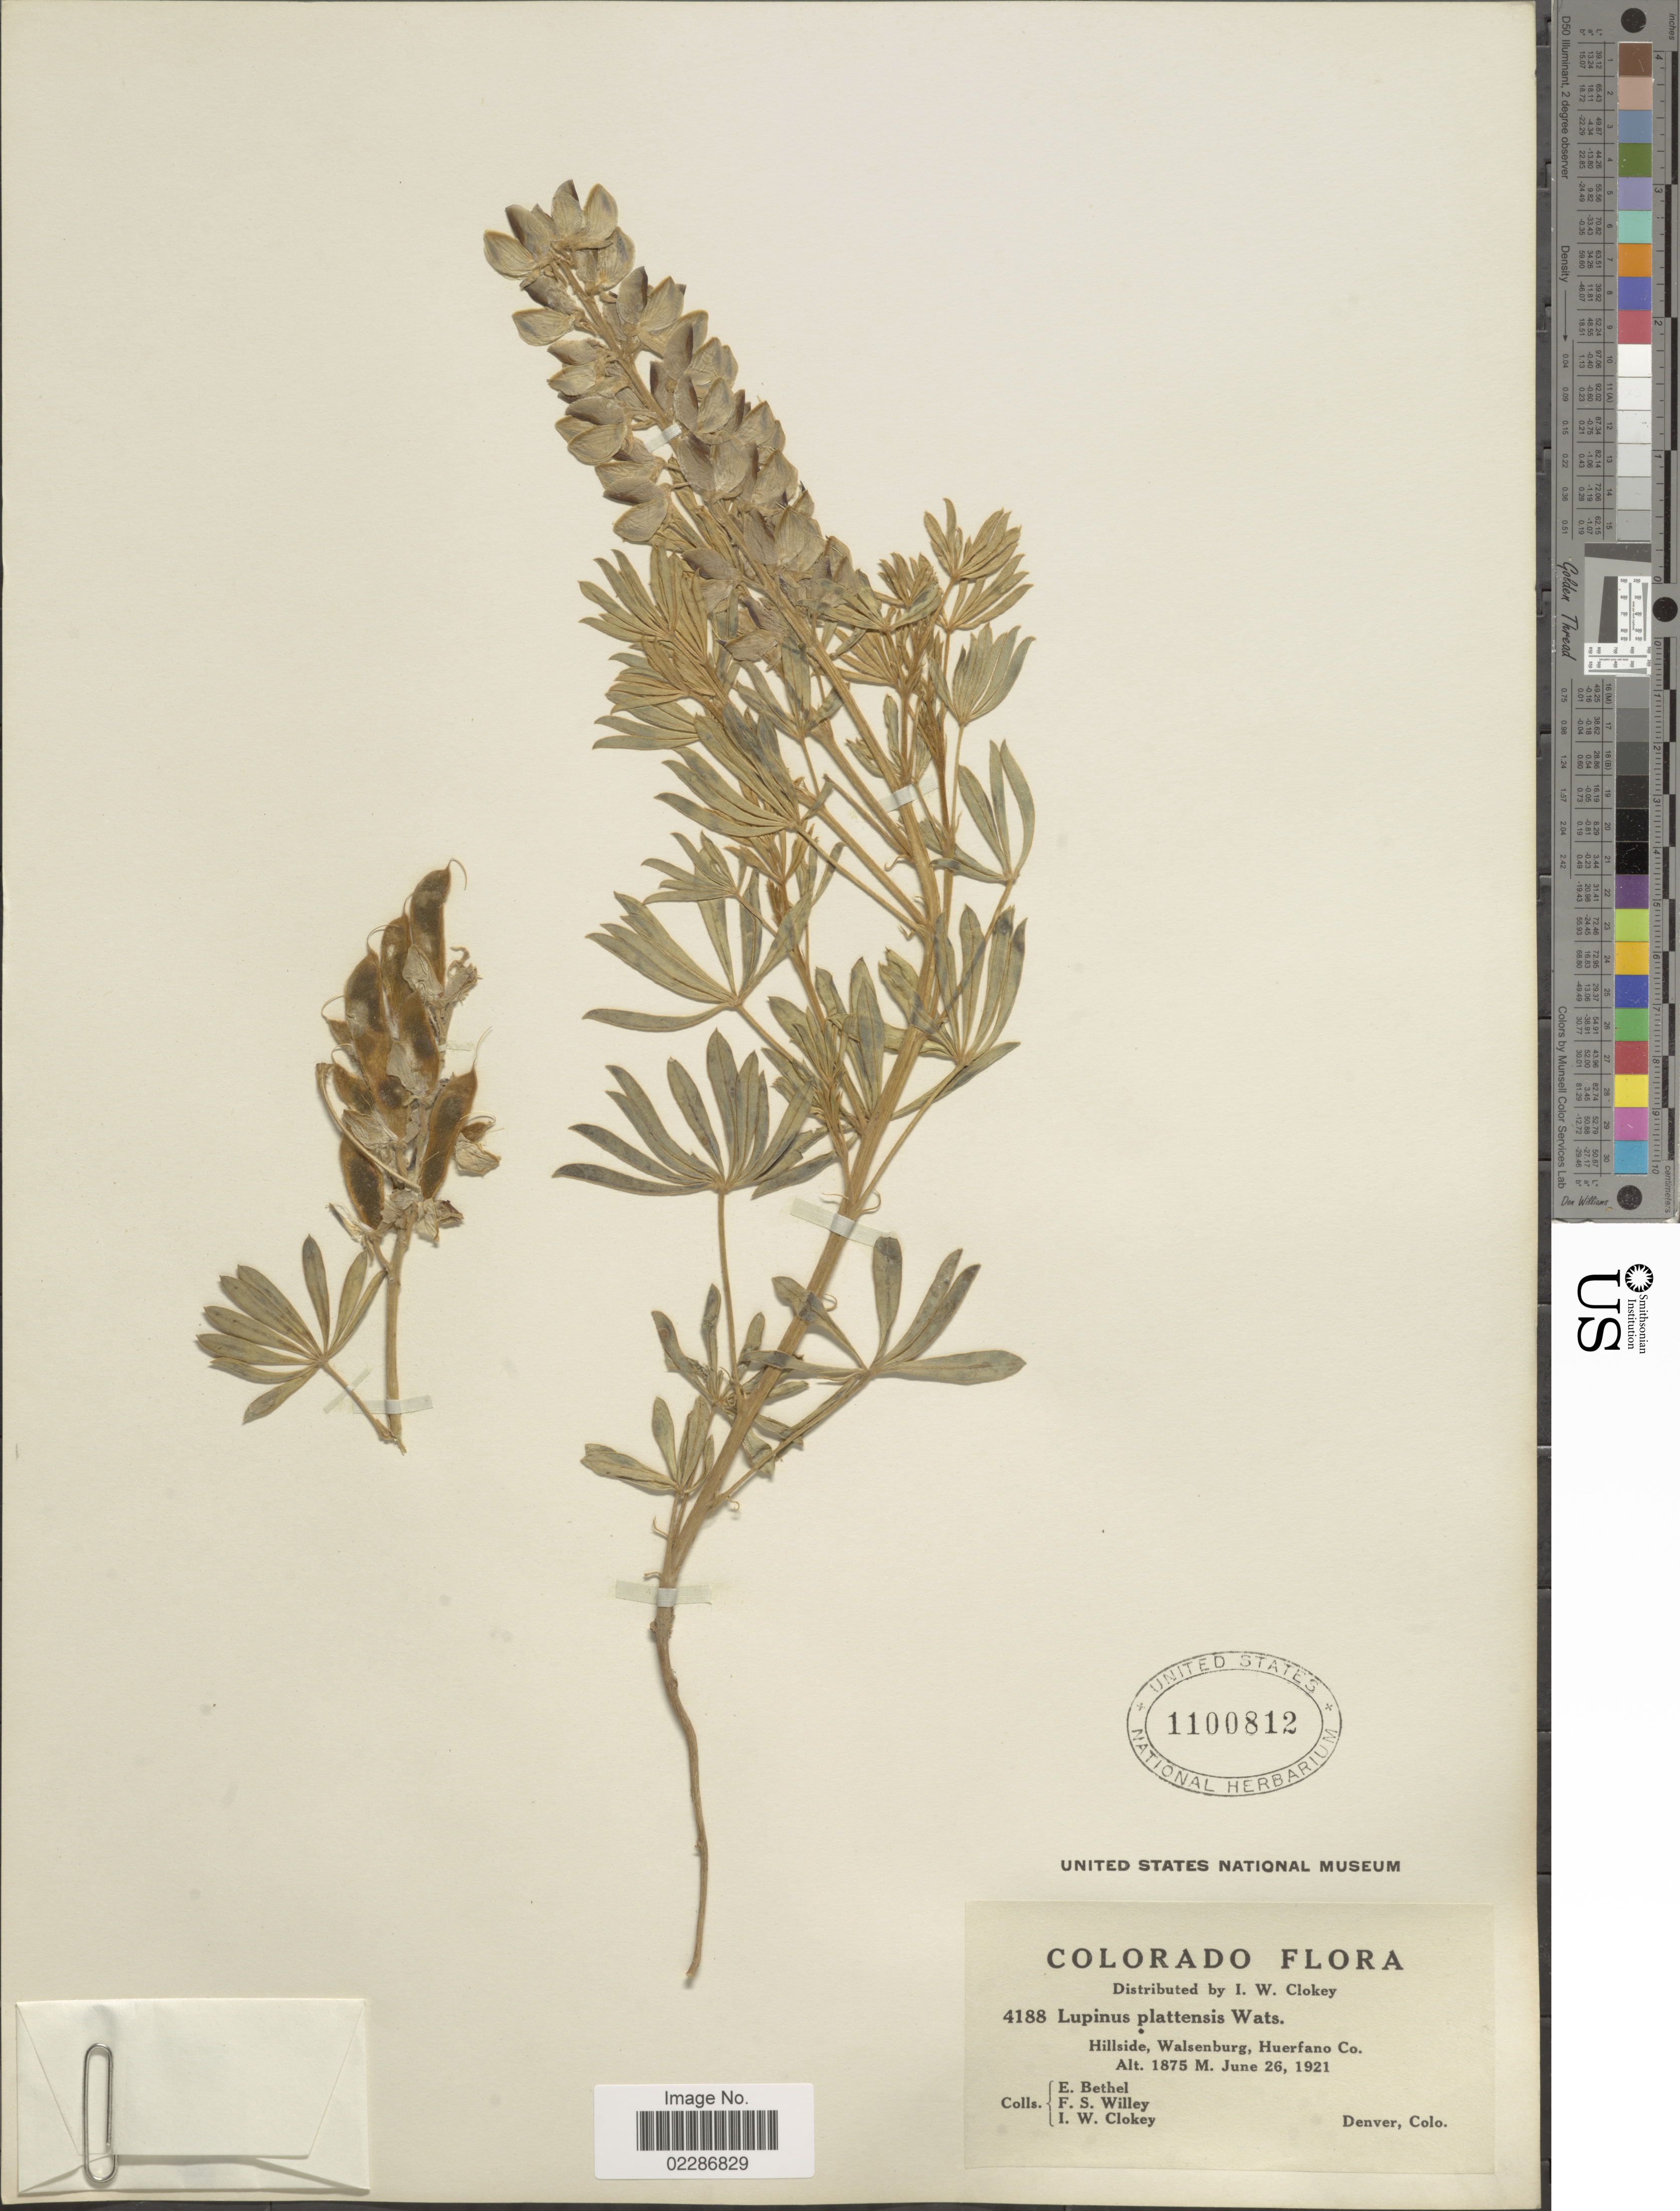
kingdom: Plantae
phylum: Tracheophyta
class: Magnoliopsida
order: Fabales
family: Fabaceae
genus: Lupinus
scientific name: Lupinus plattensis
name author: S. Watson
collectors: E. Bethel, F. Willey & I. W. Clokey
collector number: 4188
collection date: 1921-06-26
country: United States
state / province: Colorado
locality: Hillside, Walsenburg, Huerfano Co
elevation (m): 1875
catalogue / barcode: US 1100812